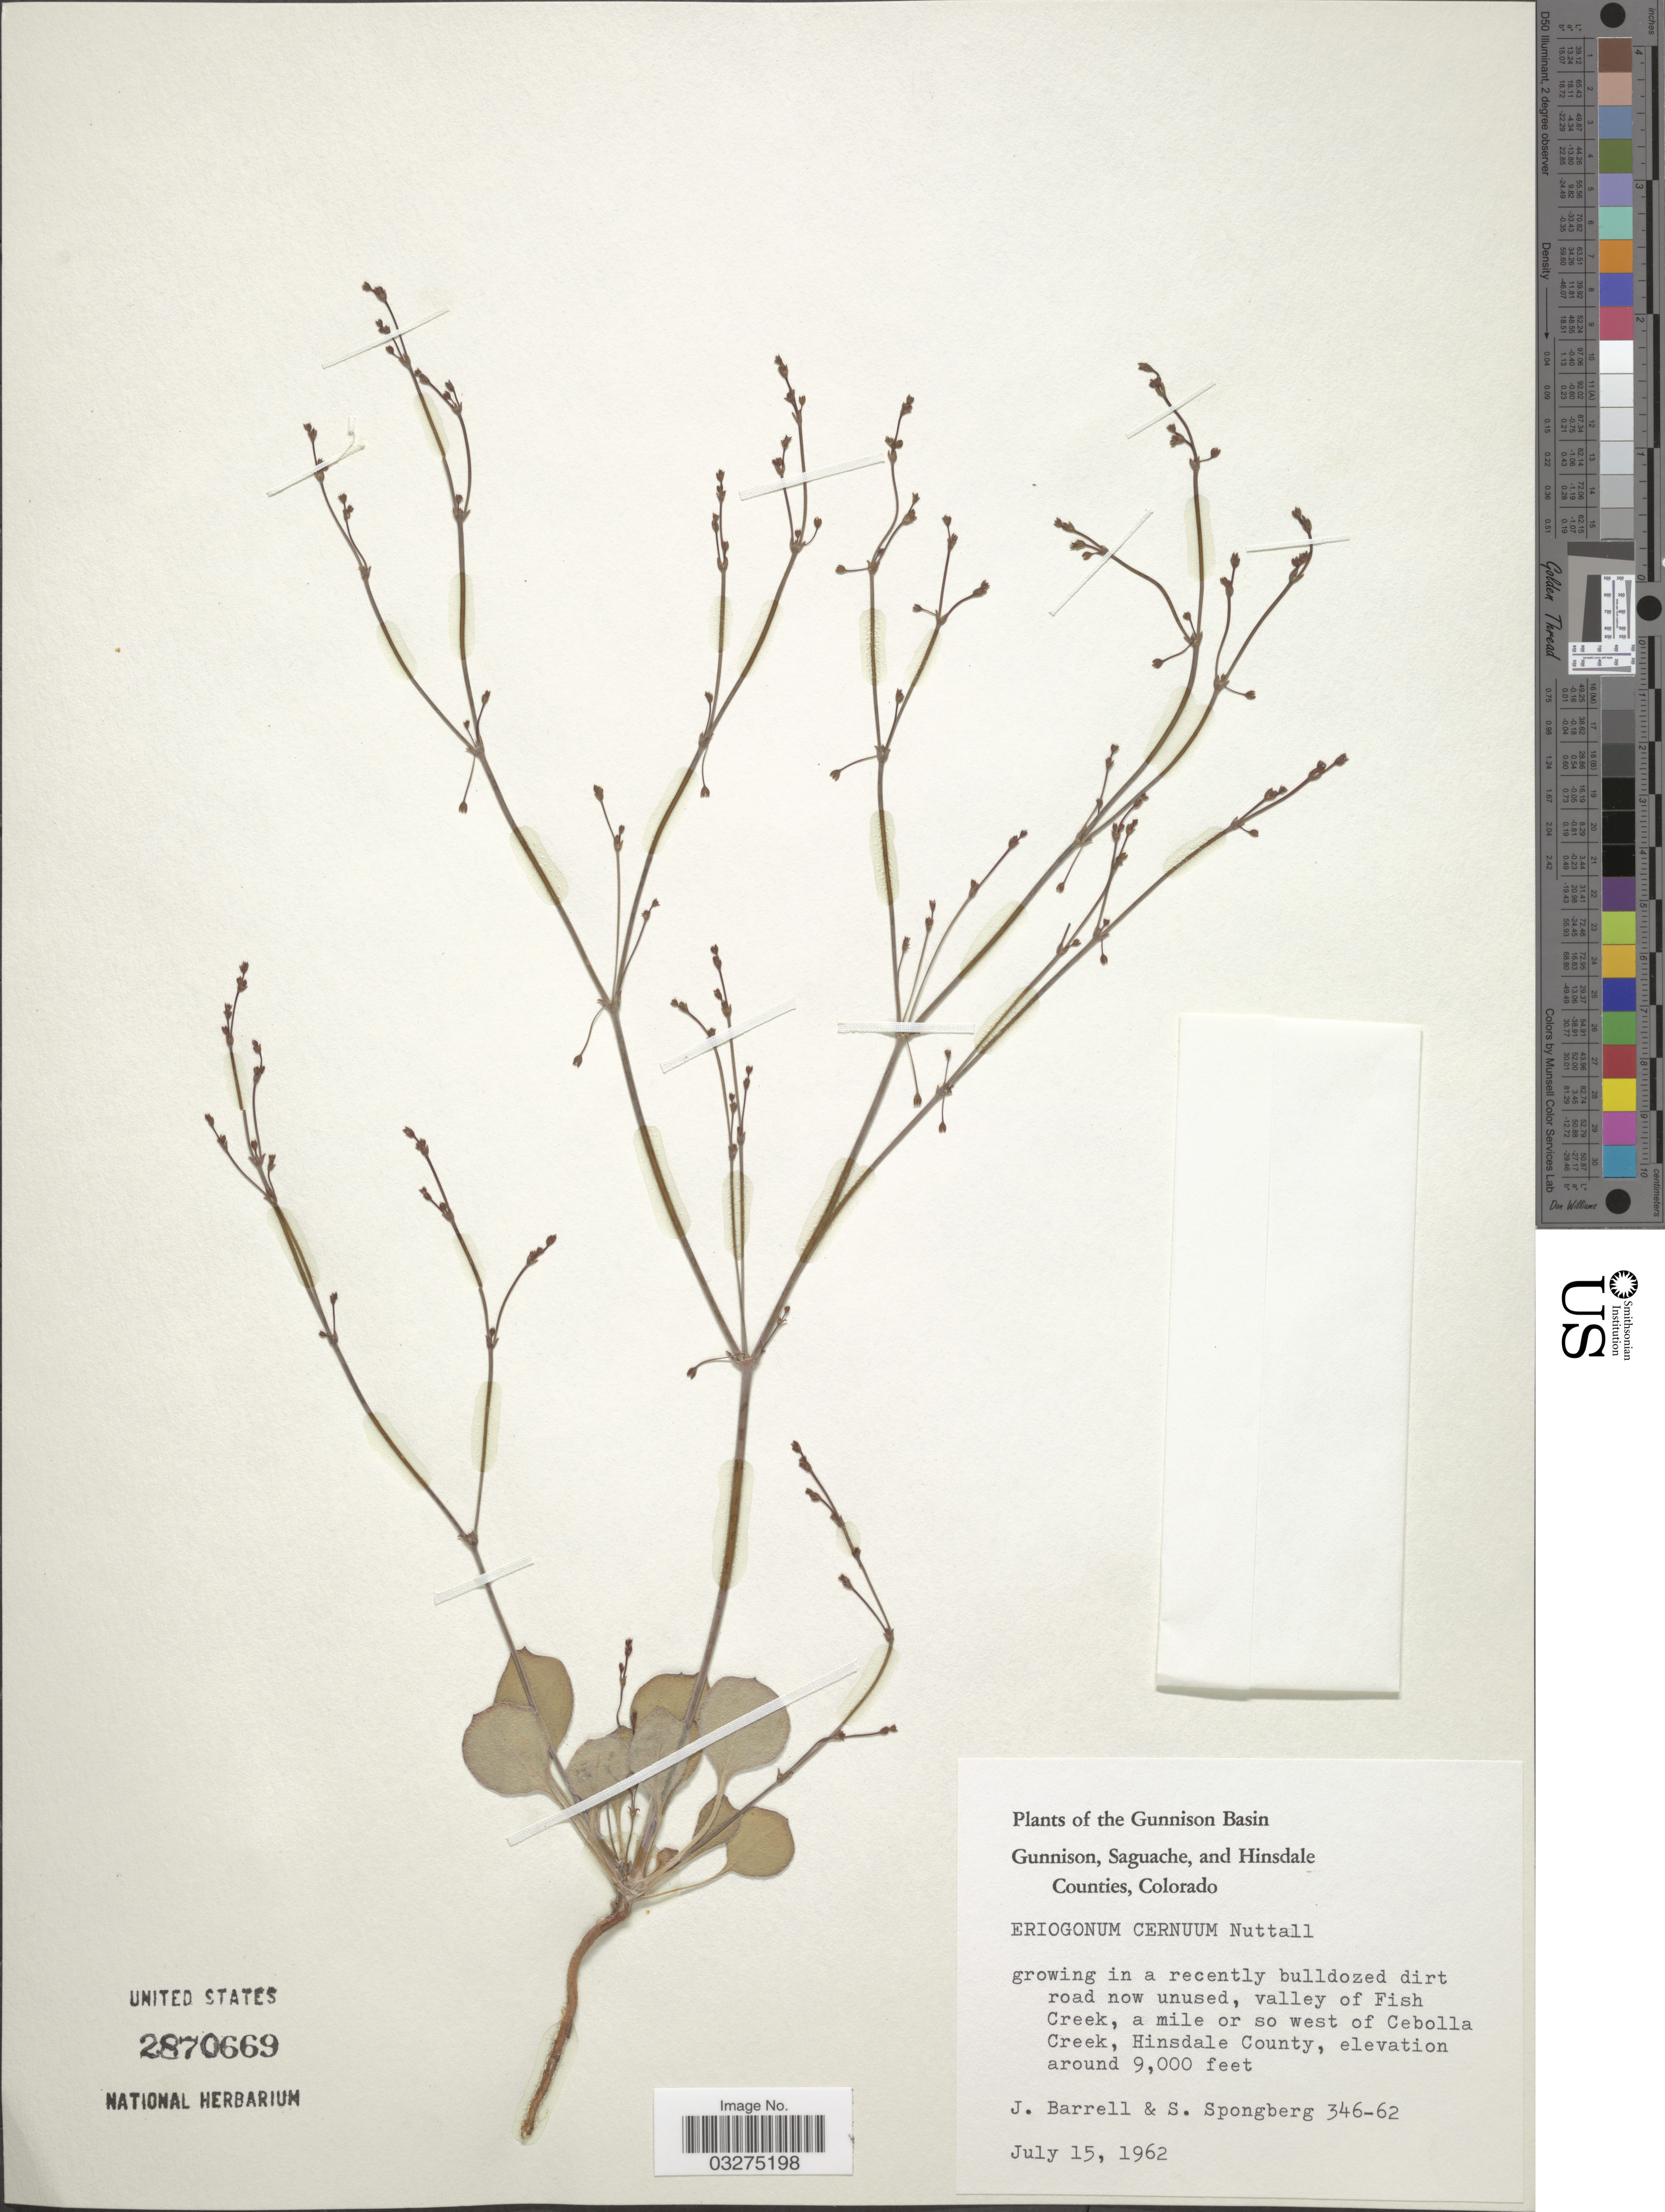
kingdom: Plantae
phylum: Tracheophyta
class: Magnoliopsida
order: Caryophyllales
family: Polygonaceae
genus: Eriogonum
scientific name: Eriogonum cernuum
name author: Nutt.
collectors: J. Barrell & S. A.Spongberg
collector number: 346-62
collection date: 1962-07-15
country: United States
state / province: Colorado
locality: The Gunnison Basin, valley of Fish Creek, a mile or so west of Cebolla Creek, Hinsdale County.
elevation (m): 2743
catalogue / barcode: US 2870669